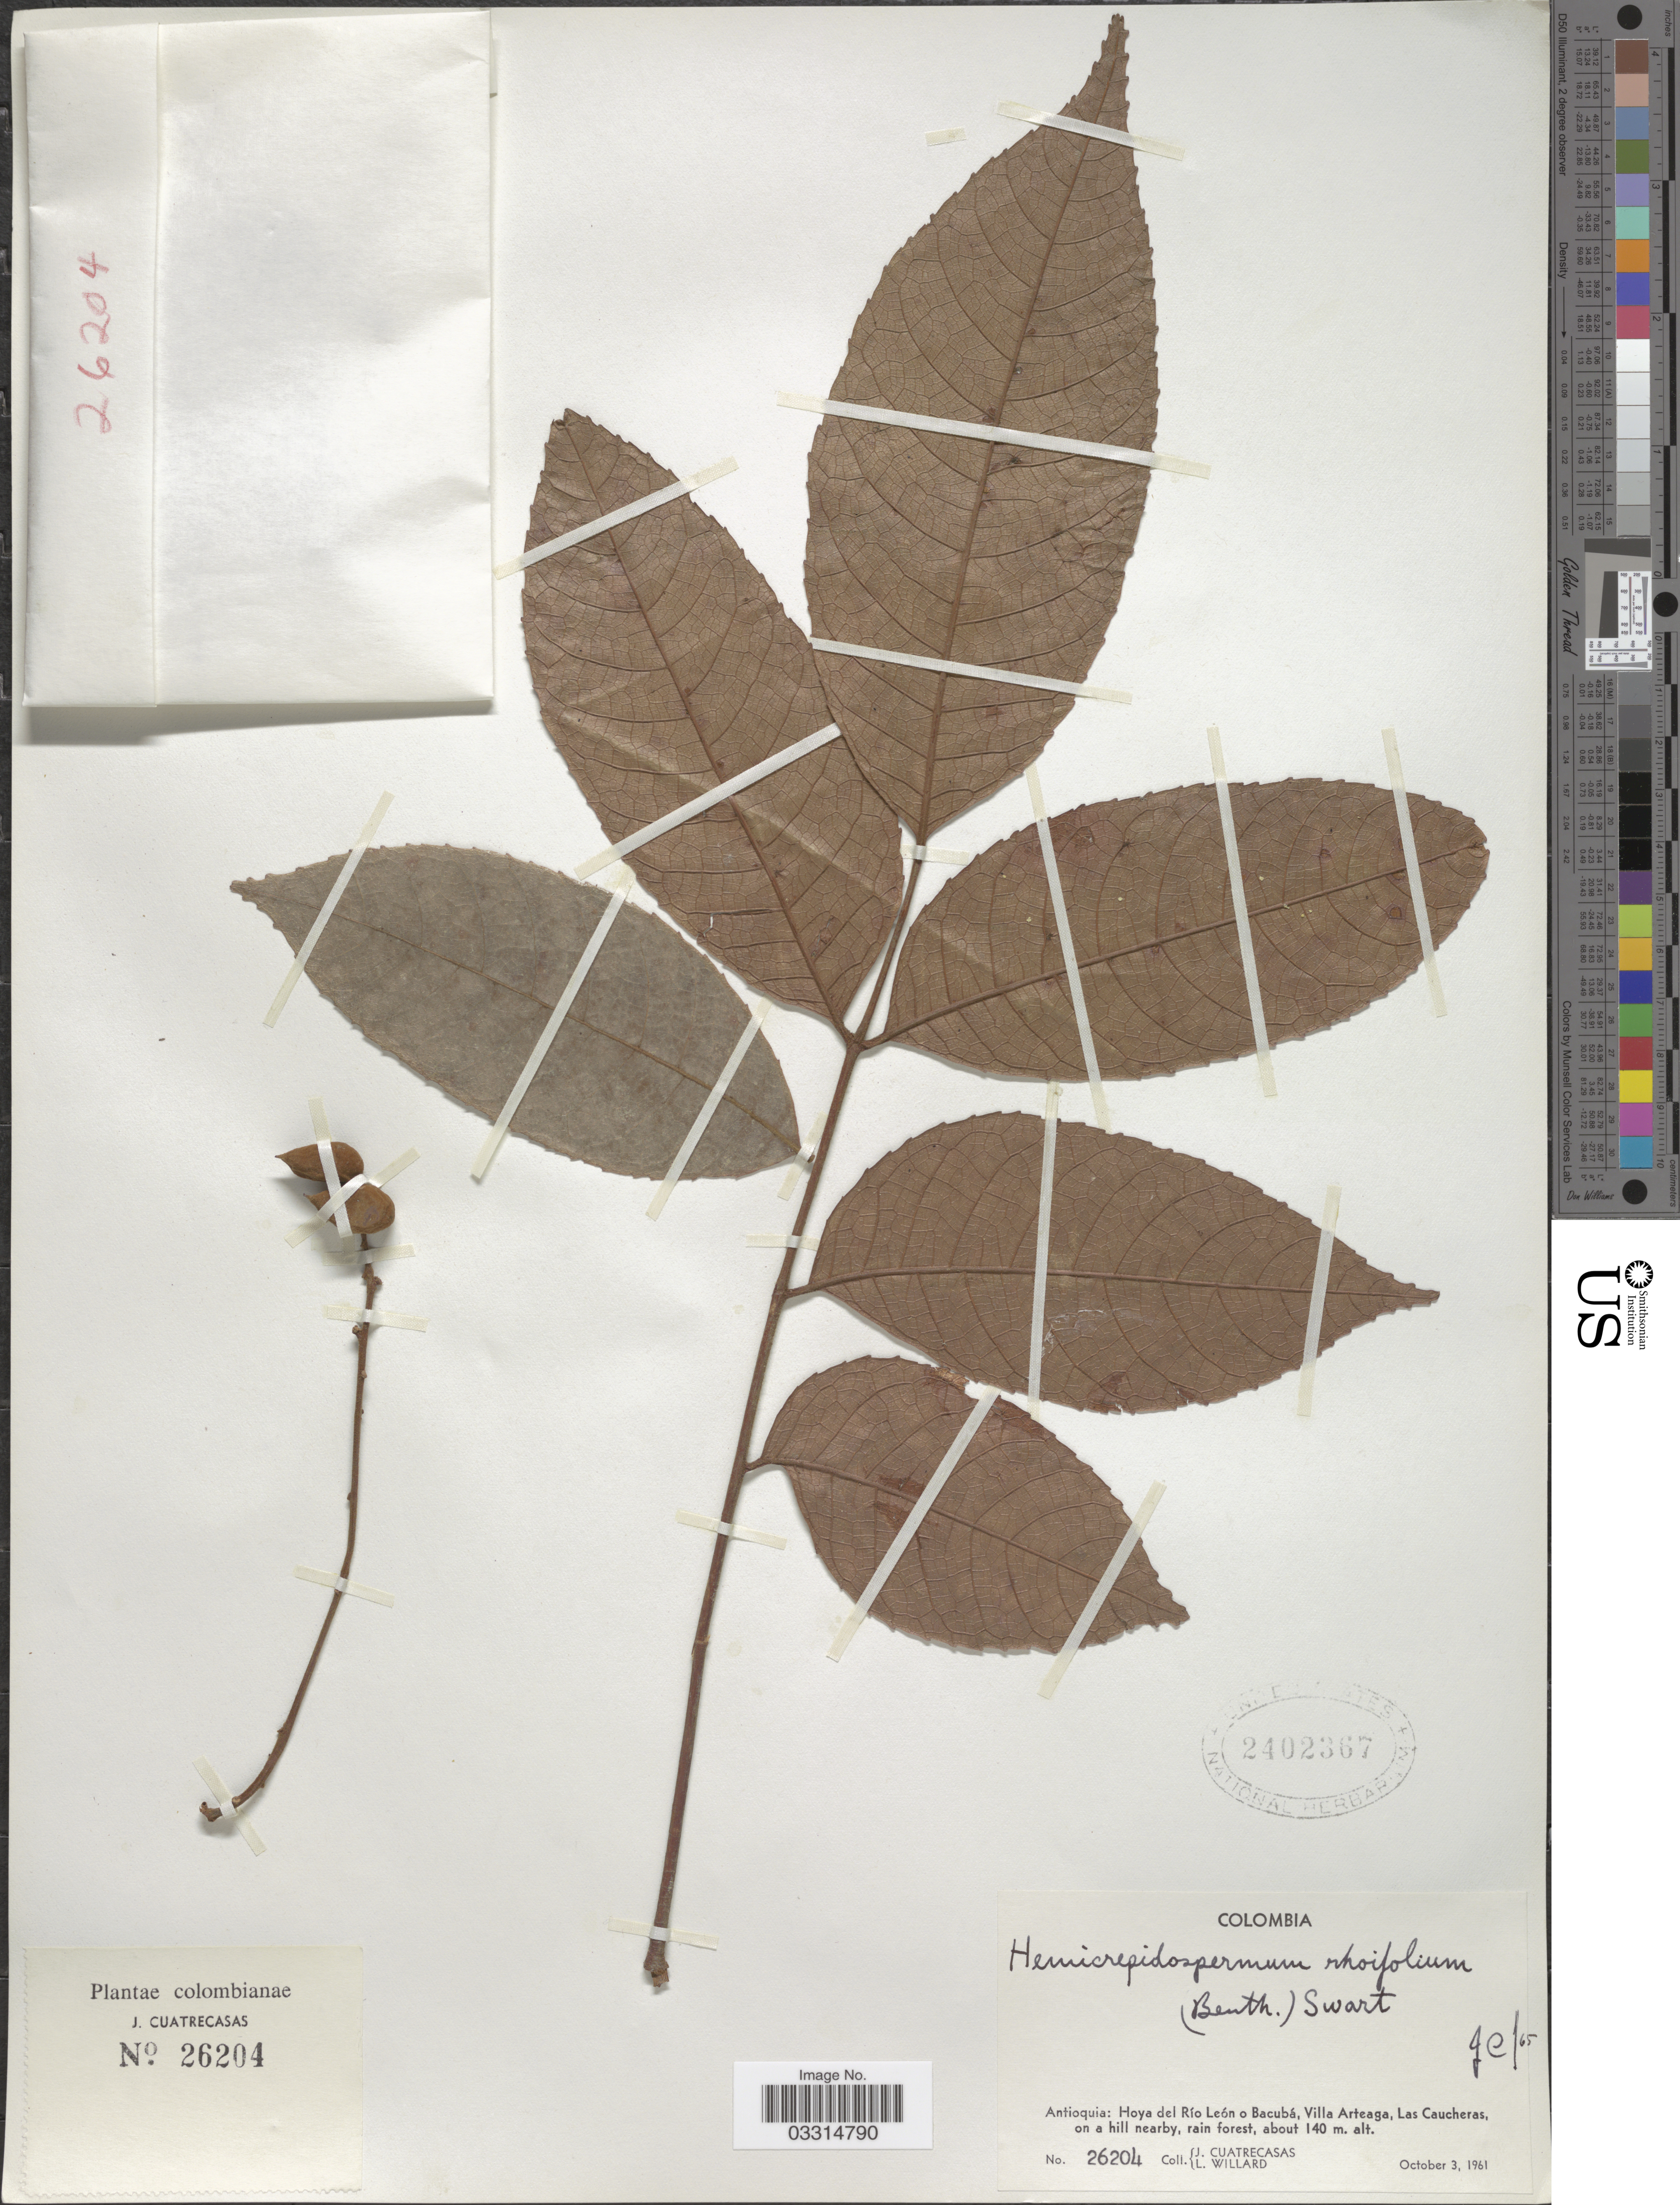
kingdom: Plantae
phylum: Tracheophyta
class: Magnoliopsida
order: Sapindales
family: Burseraceae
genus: Protium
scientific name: Protium rhoifolium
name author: (Benth.) Byng & Christenh.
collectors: J. Cuatrecasas & L. Willard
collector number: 26204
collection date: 1961-10-03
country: Colombia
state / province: Antioquia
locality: Hoya del Río León o Bacubá, Villa Arteaga, Las Caucheras.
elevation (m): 140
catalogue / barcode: US 2402367